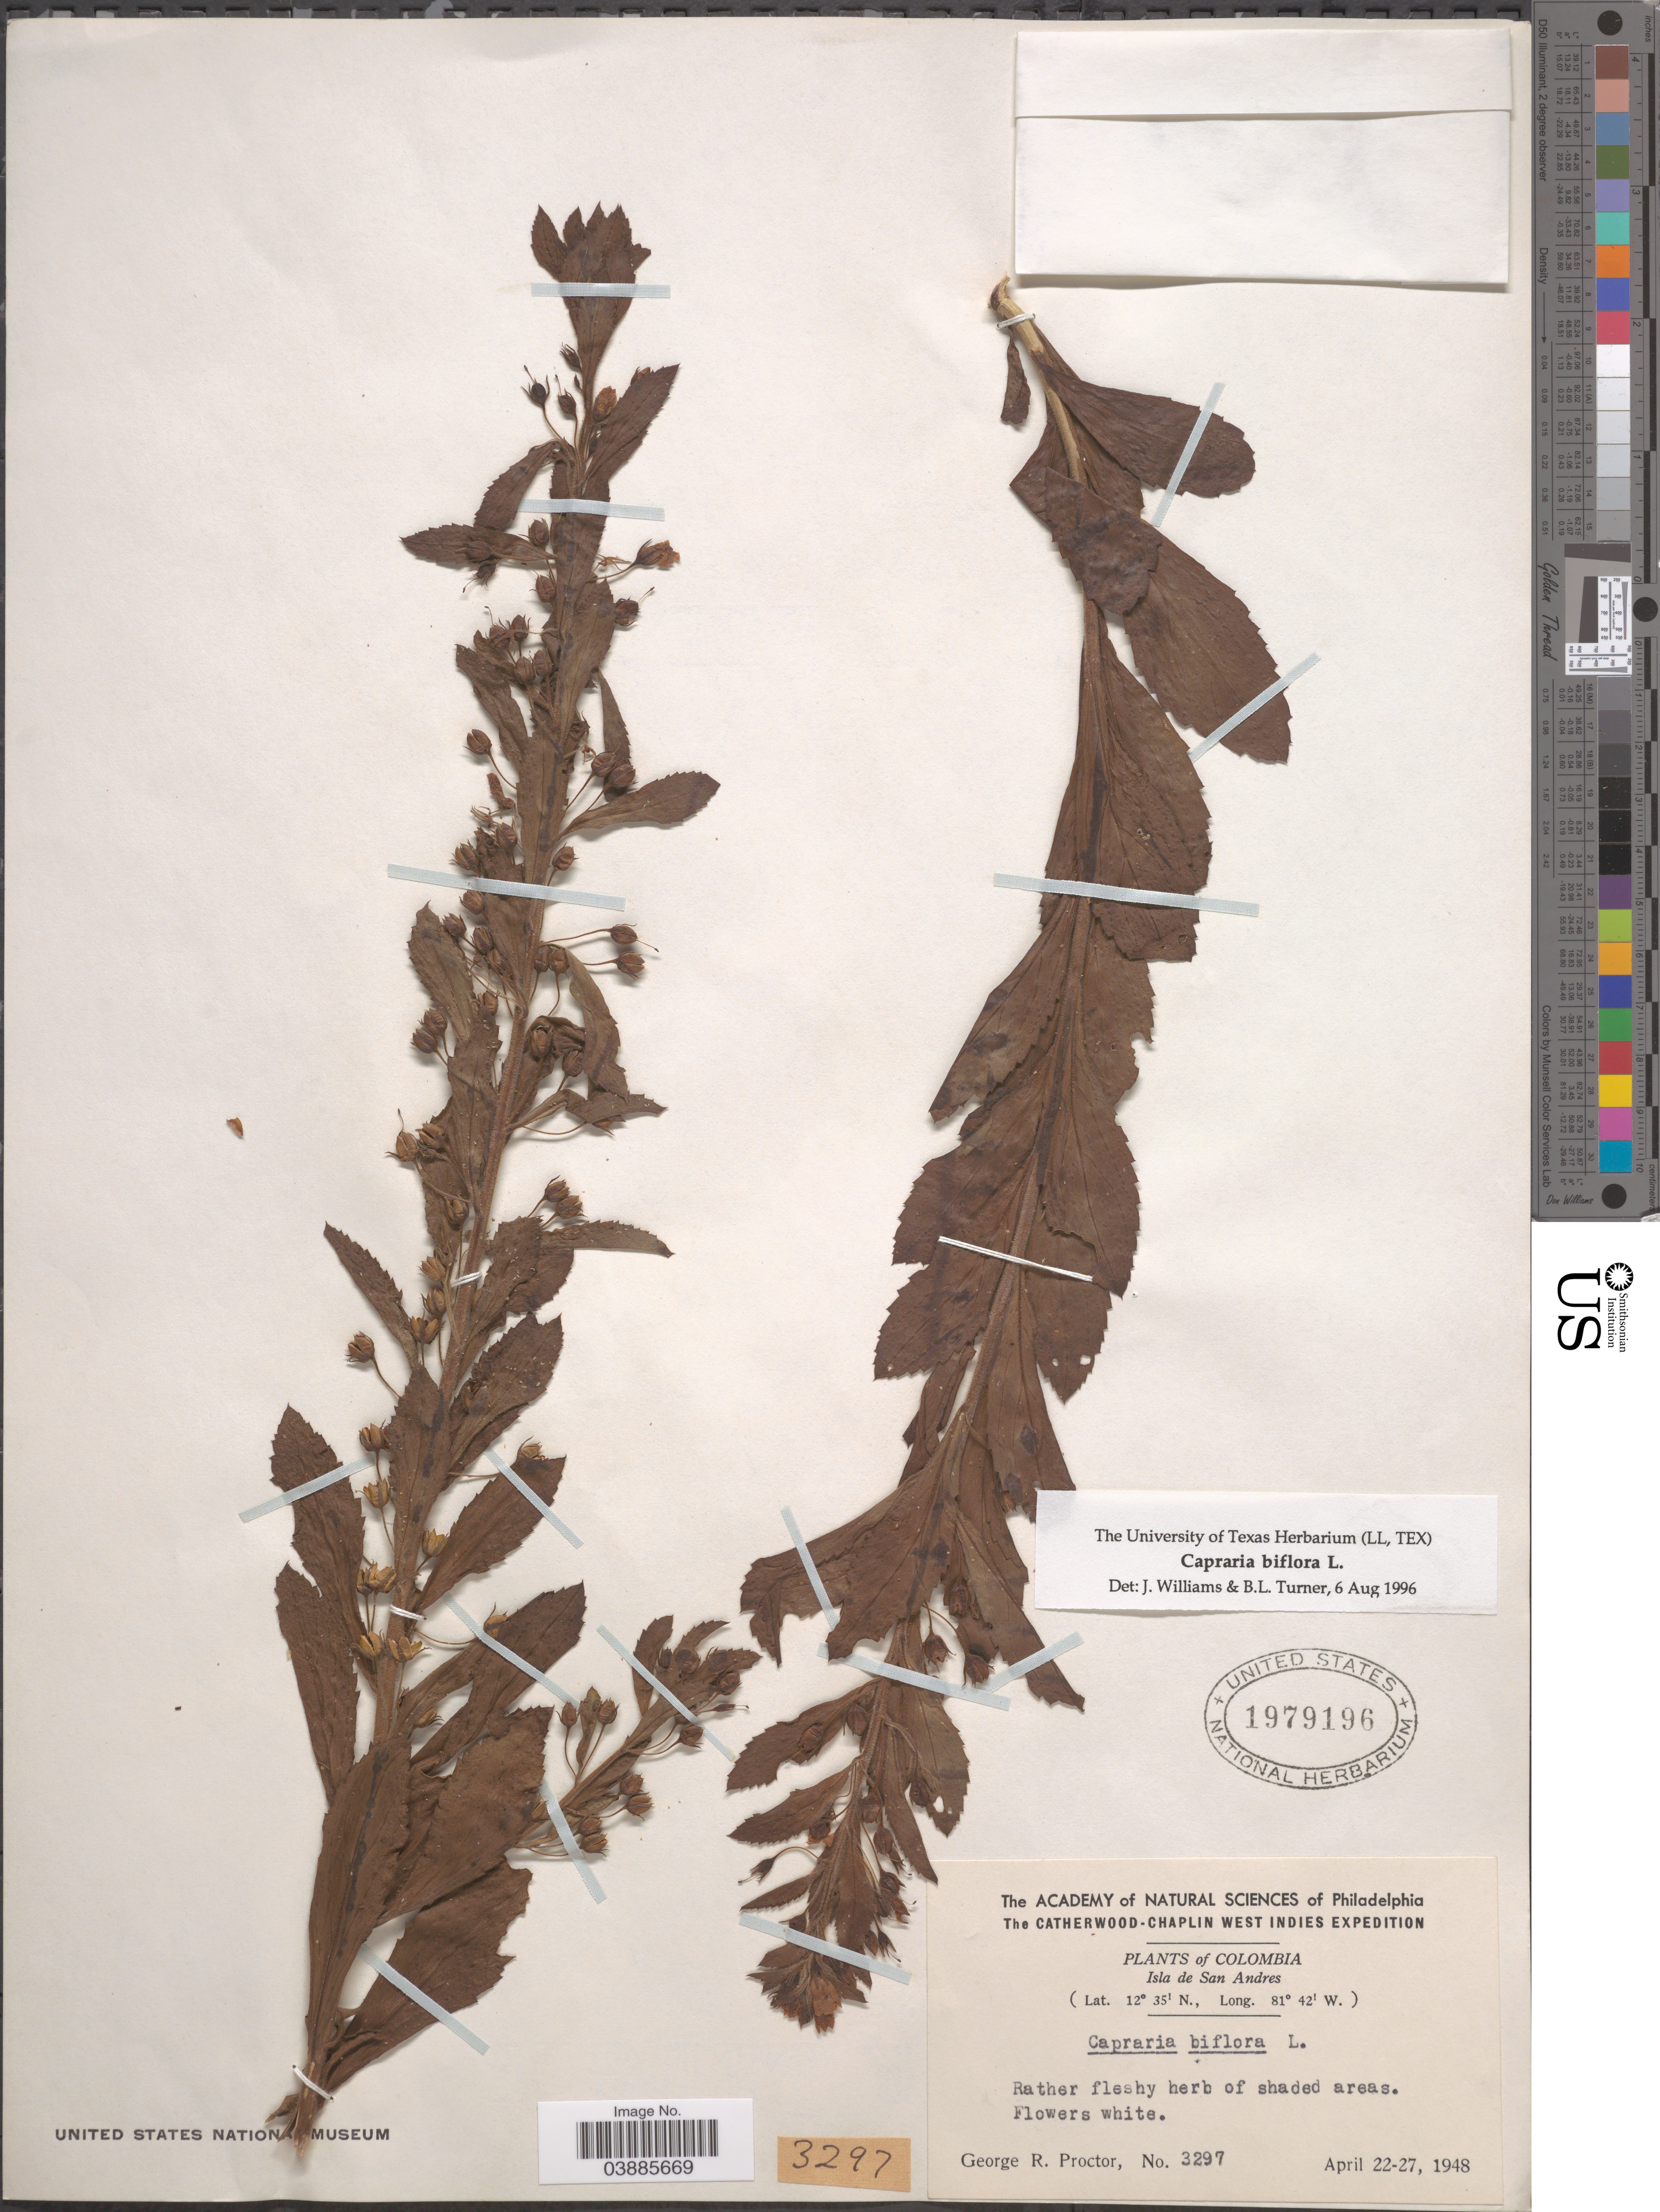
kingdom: Plantae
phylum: Tracheophyta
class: Magnoliopsida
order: Lamiales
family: Scrophulariaceae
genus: Capraria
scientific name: Capraria biflora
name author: L.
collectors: G. R. Proctor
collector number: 3297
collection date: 1948-04-22/1948-04-27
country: Colombia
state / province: San Andres y Providencia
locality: Isla de San Andres.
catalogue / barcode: US 1979196